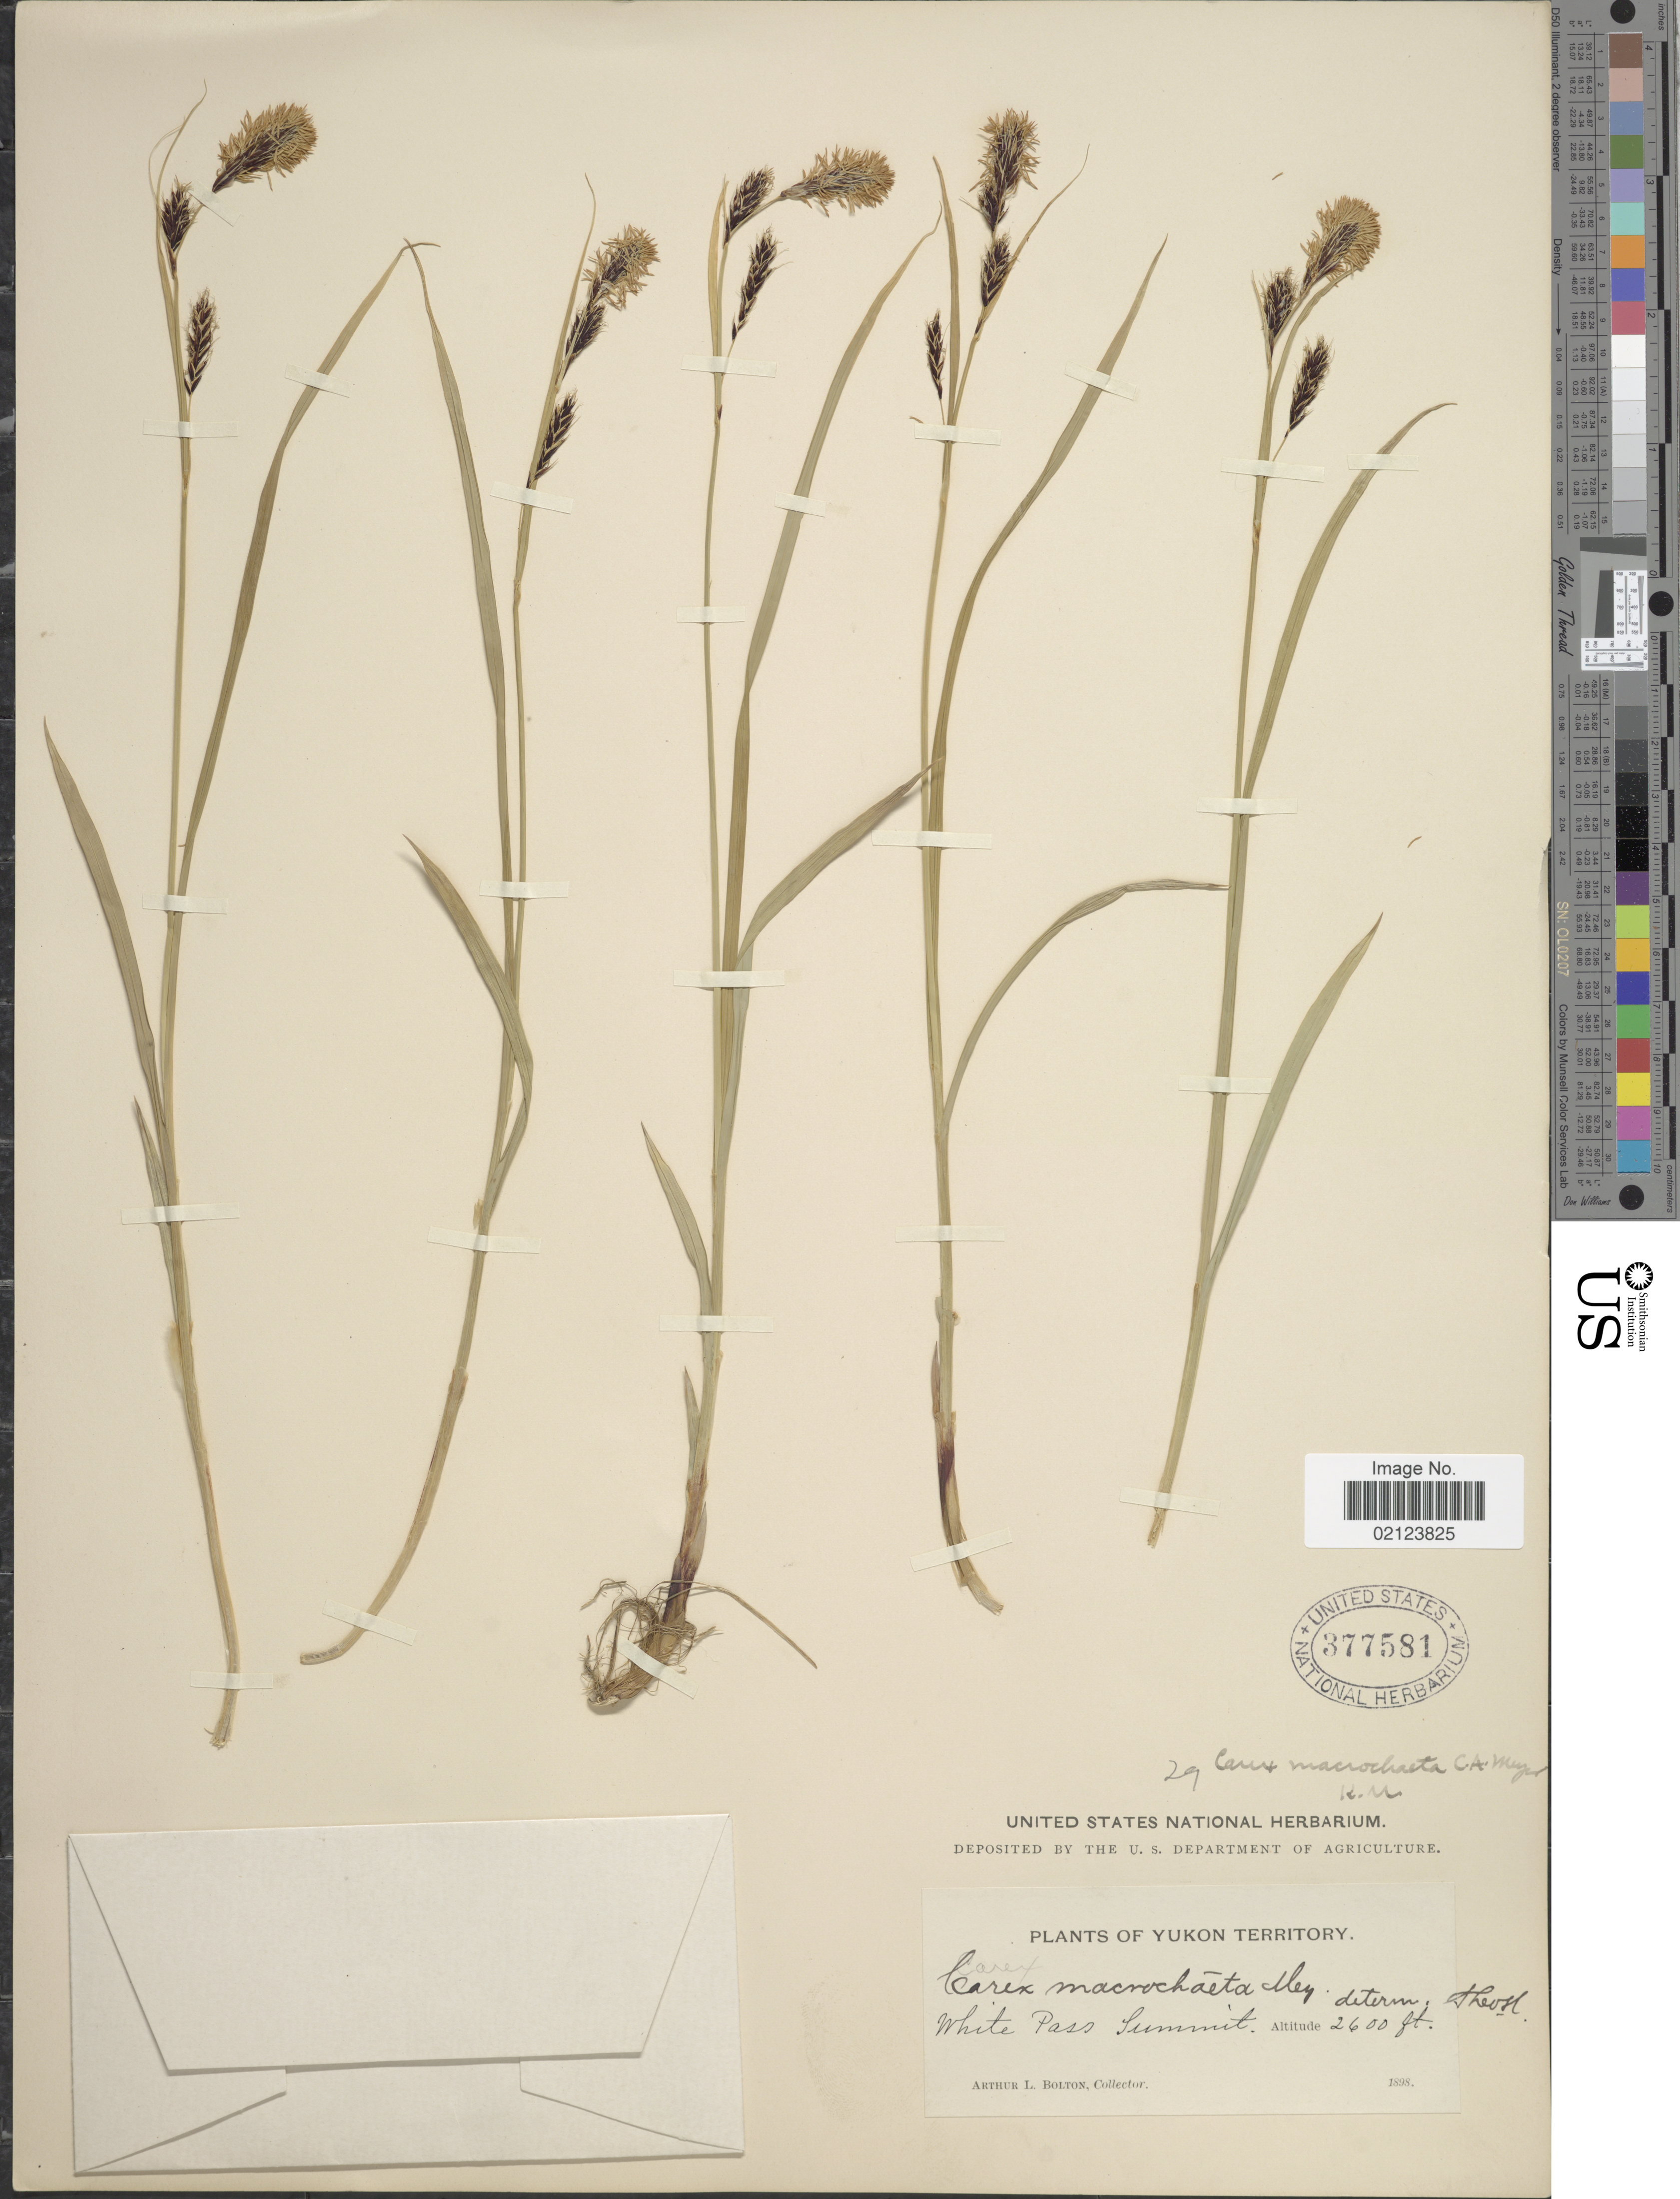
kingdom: Plantae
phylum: Tracheophyta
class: Liliopsida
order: Poales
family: Cyperaceae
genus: Carex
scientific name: Carex macrochaeta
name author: C.A. Mey.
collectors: A. Bolton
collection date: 1898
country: Canada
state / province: Yukon Territory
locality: White Pass Summit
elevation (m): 792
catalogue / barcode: US 377581